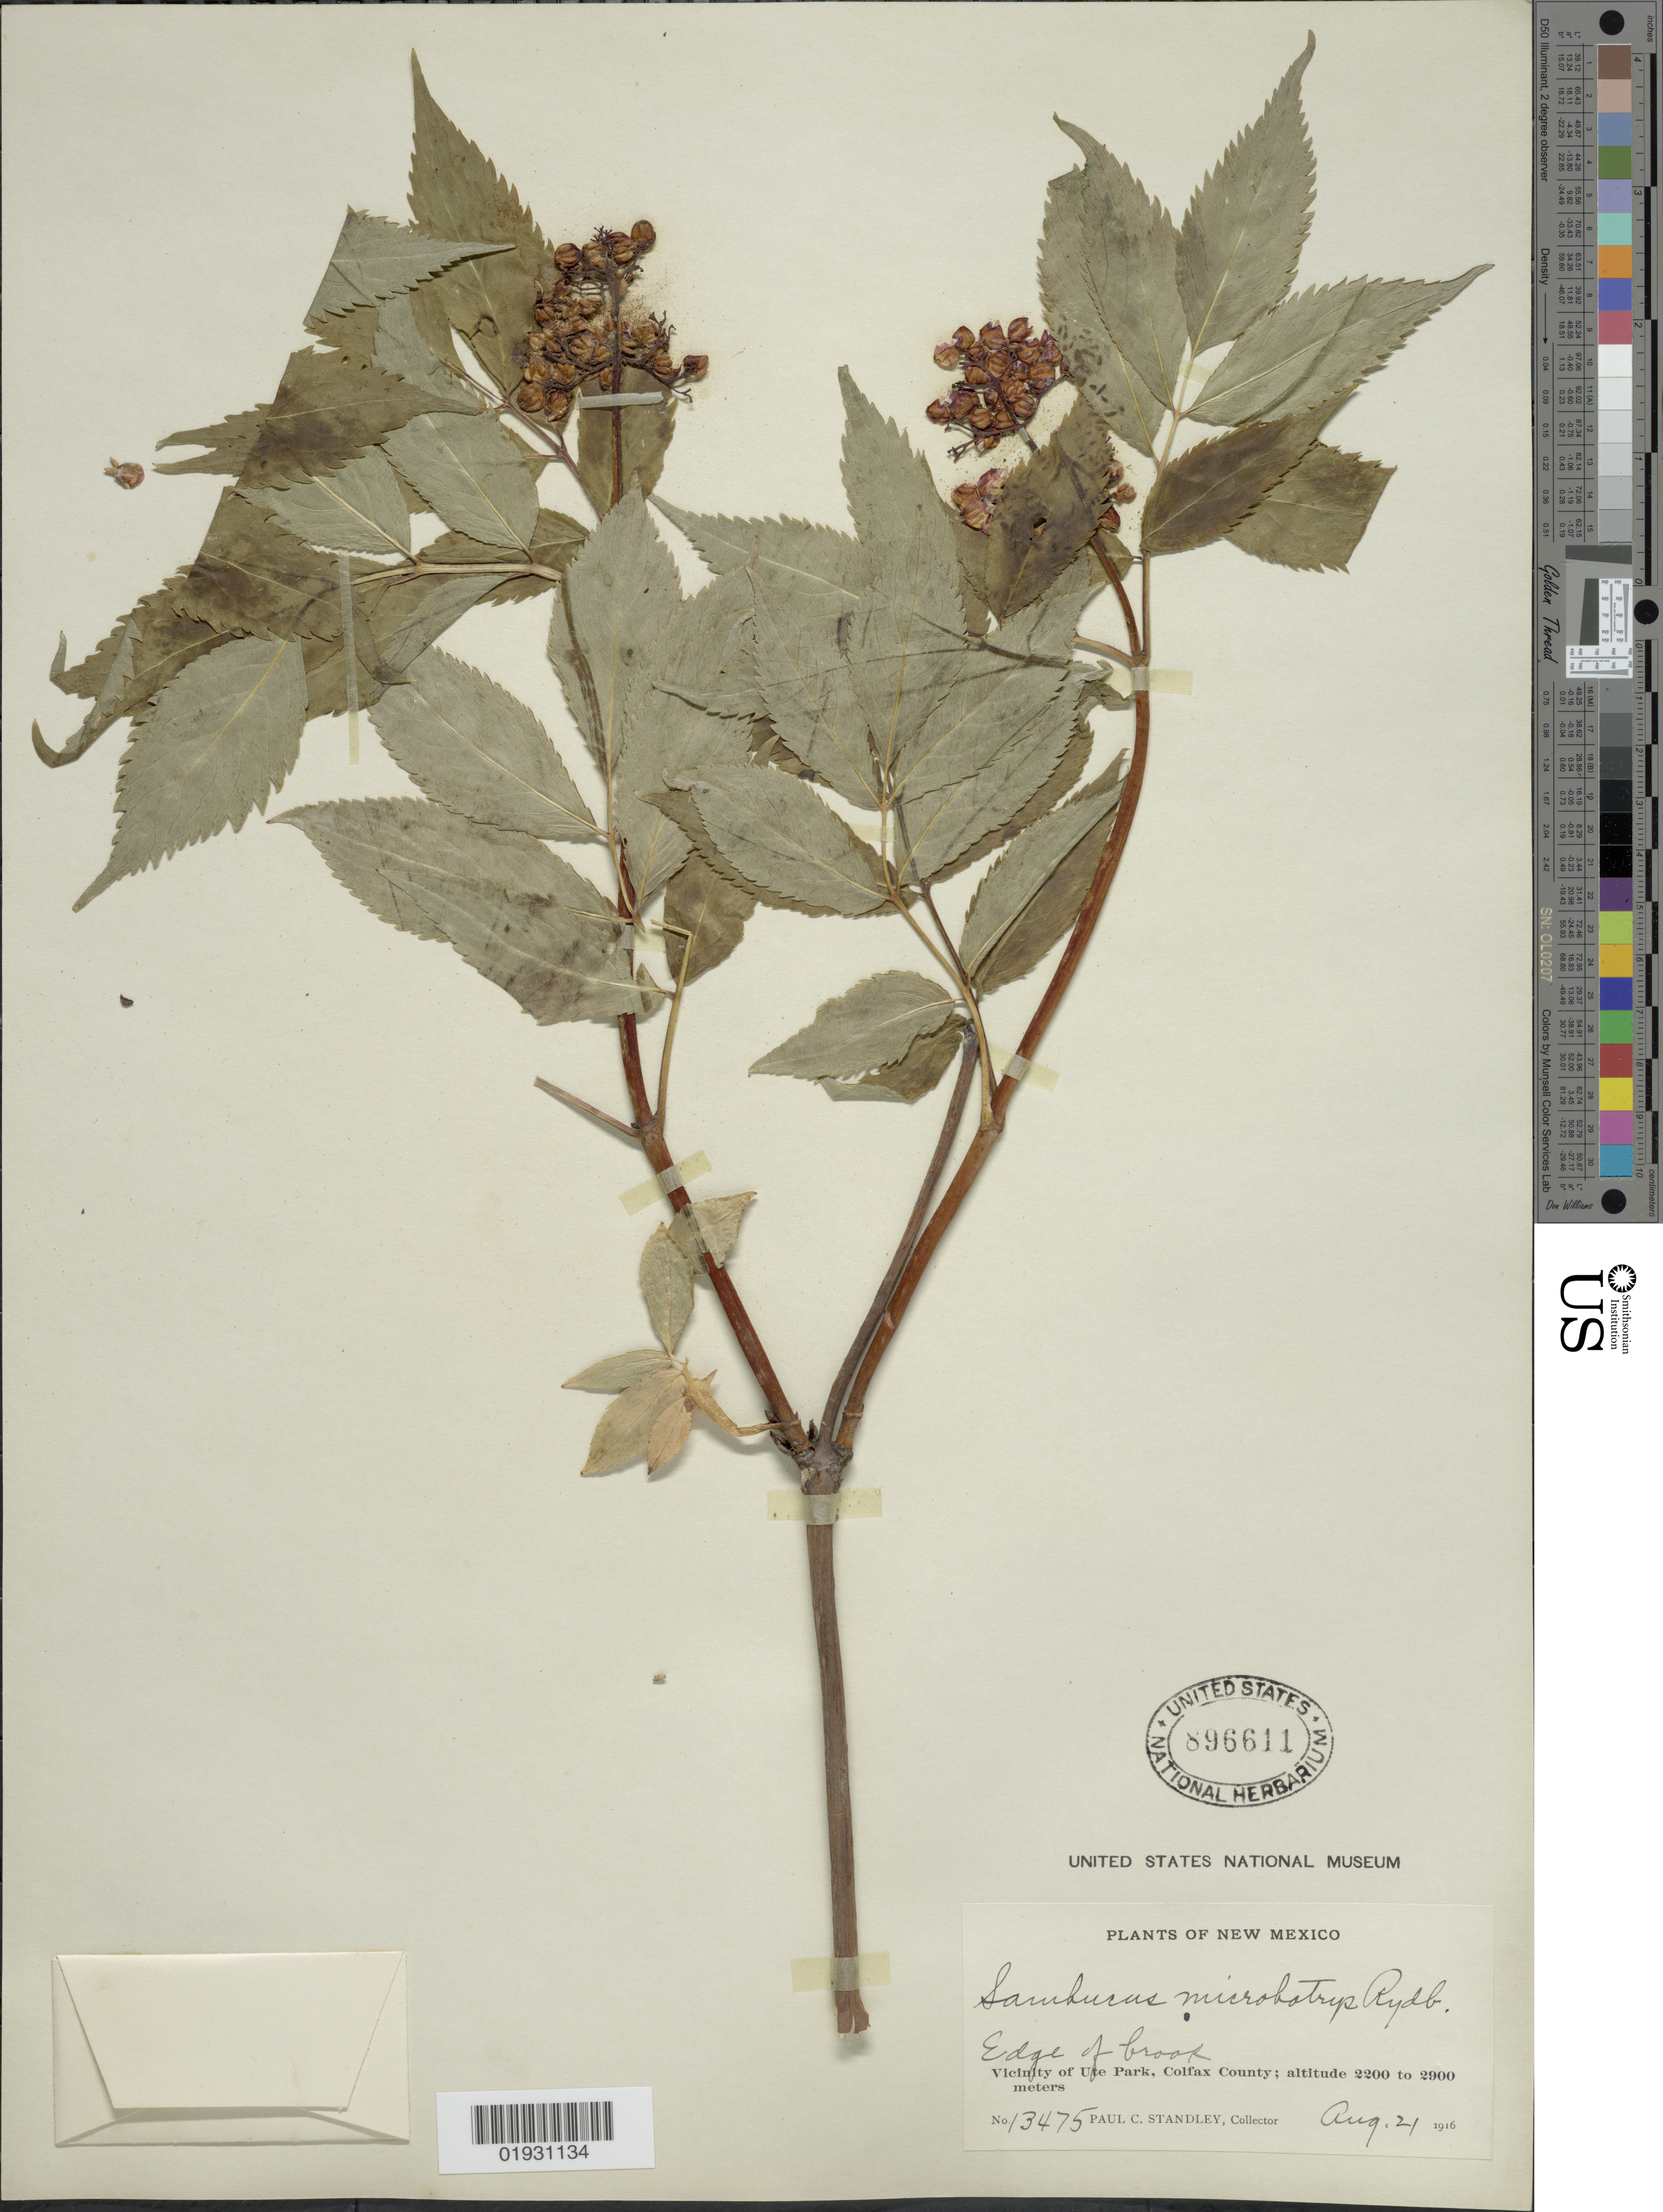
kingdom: Plantae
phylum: Tracheophyta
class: Magnoliopsida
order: Dipsacales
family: Viburnaceae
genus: Sambucus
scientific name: Sambucus microbotrys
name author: Rydb.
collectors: P. C. Standley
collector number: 13475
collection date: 1916-08-21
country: United States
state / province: New Mexico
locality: Edge of brook. Vicinity of Ute Park. Colfax County.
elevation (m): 2200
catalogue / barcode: US 896611